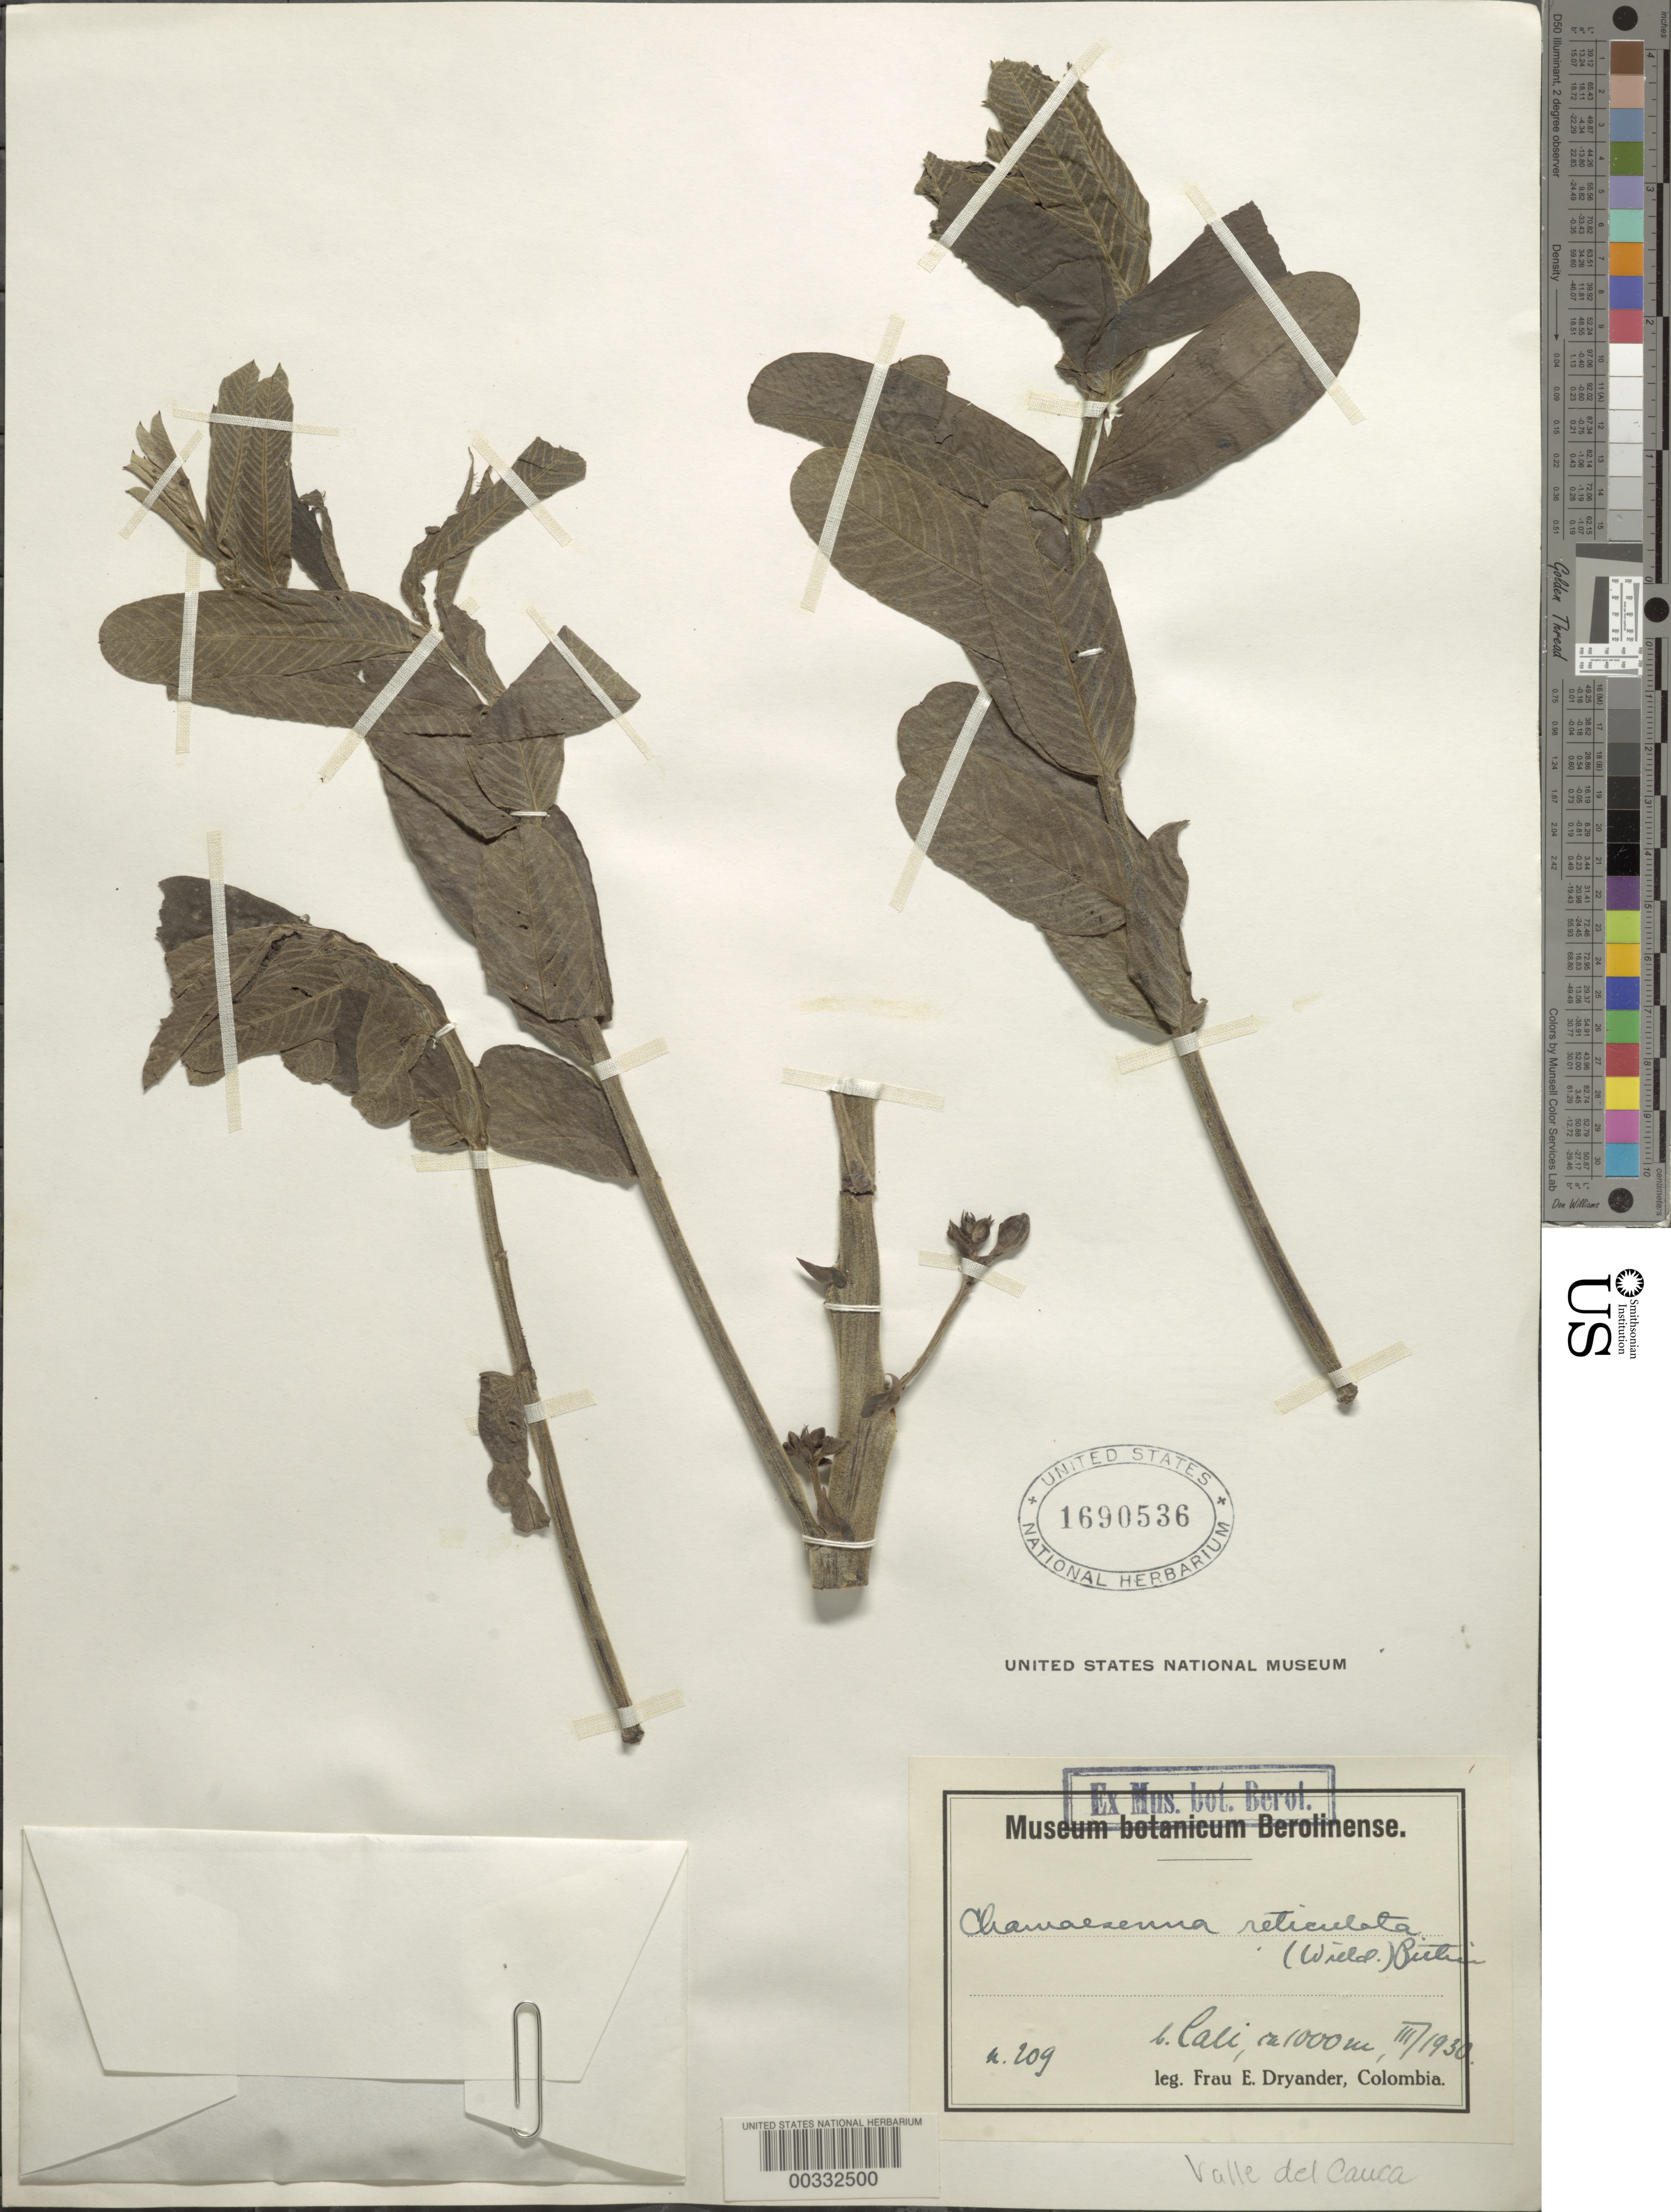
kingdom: Plantae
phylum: Tracheophyta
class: Magnoliopsida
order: Fabales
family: Fabaceae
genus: Senna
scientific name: Senna reticulata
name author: (Willd.) H.S. Irwin & Barneby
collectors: E. I. Dryander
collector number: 209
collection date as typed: Mar 1930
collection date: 1930-03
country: Colombia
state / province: Valle del Cauca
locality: Cali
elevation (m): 1000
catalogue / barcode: US 1690536